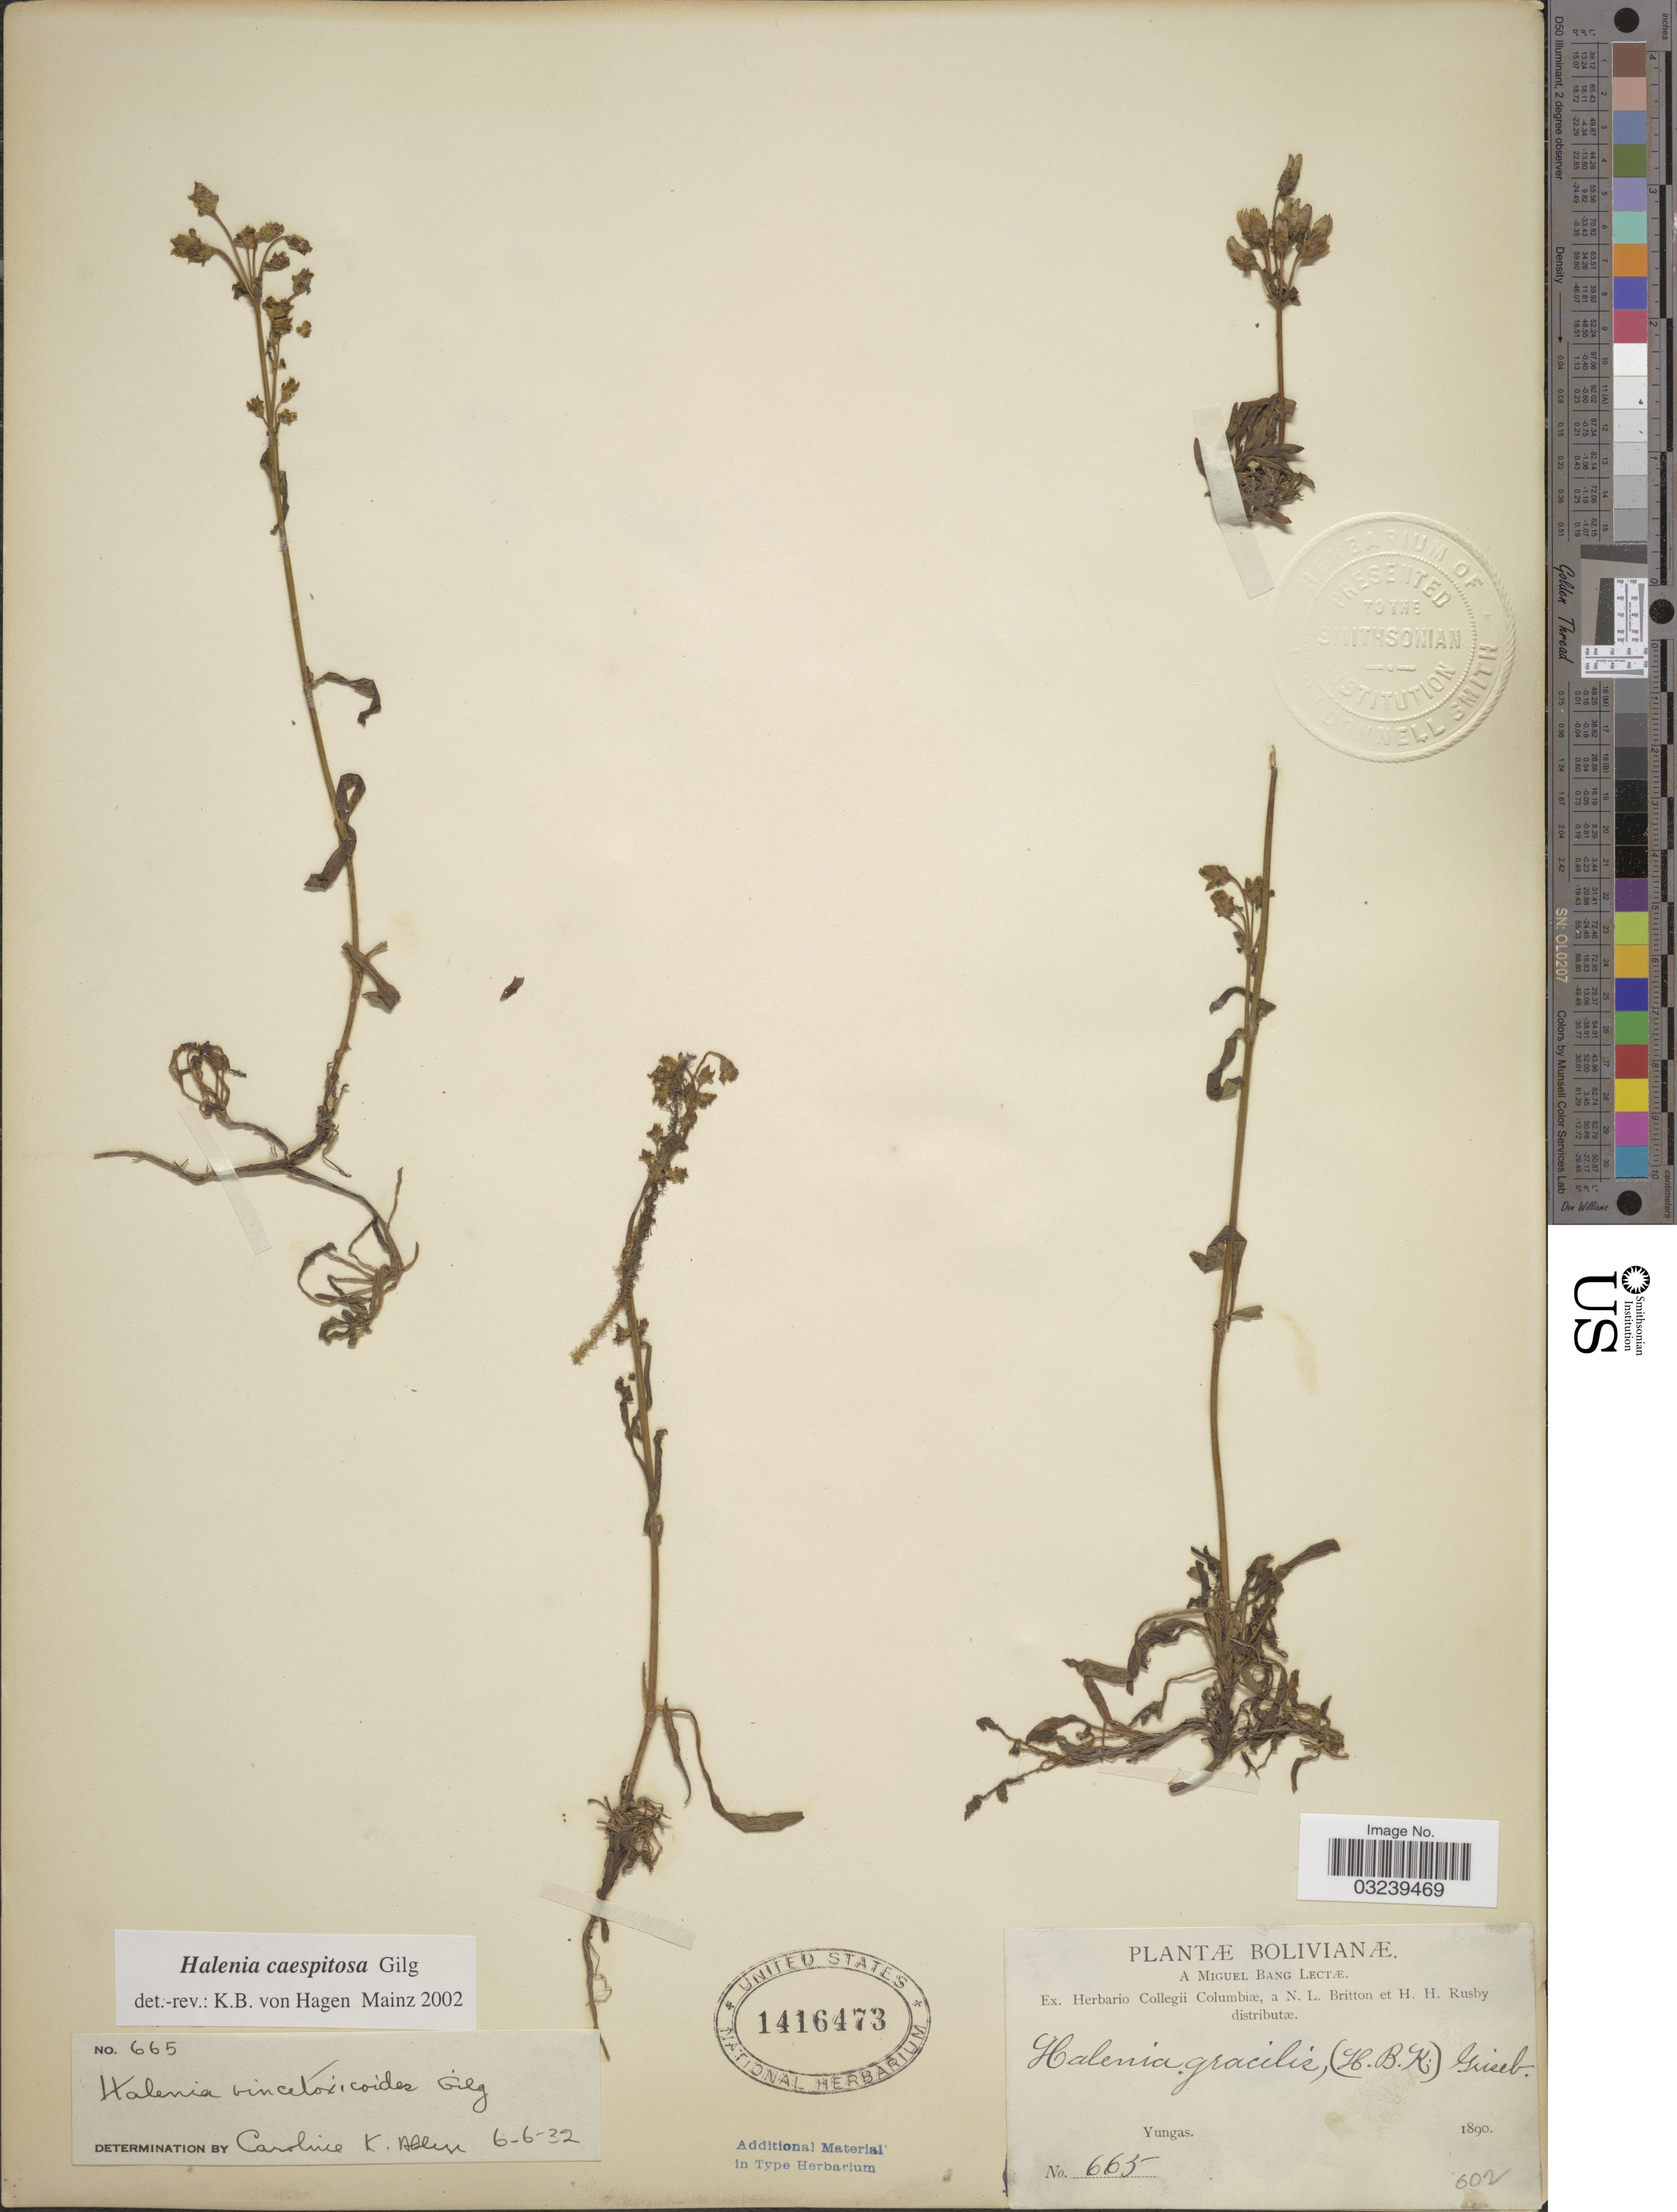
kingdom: Plantae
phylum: Tracheophyta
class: Magnoliopsida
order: Gentianales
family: Gentianaceae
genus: Halenia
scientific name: Halenia caespitosa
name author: Gilg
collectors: M. Bang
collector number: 665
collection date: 1890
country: Bolivia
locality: Yungas.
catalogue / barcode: US 1416473